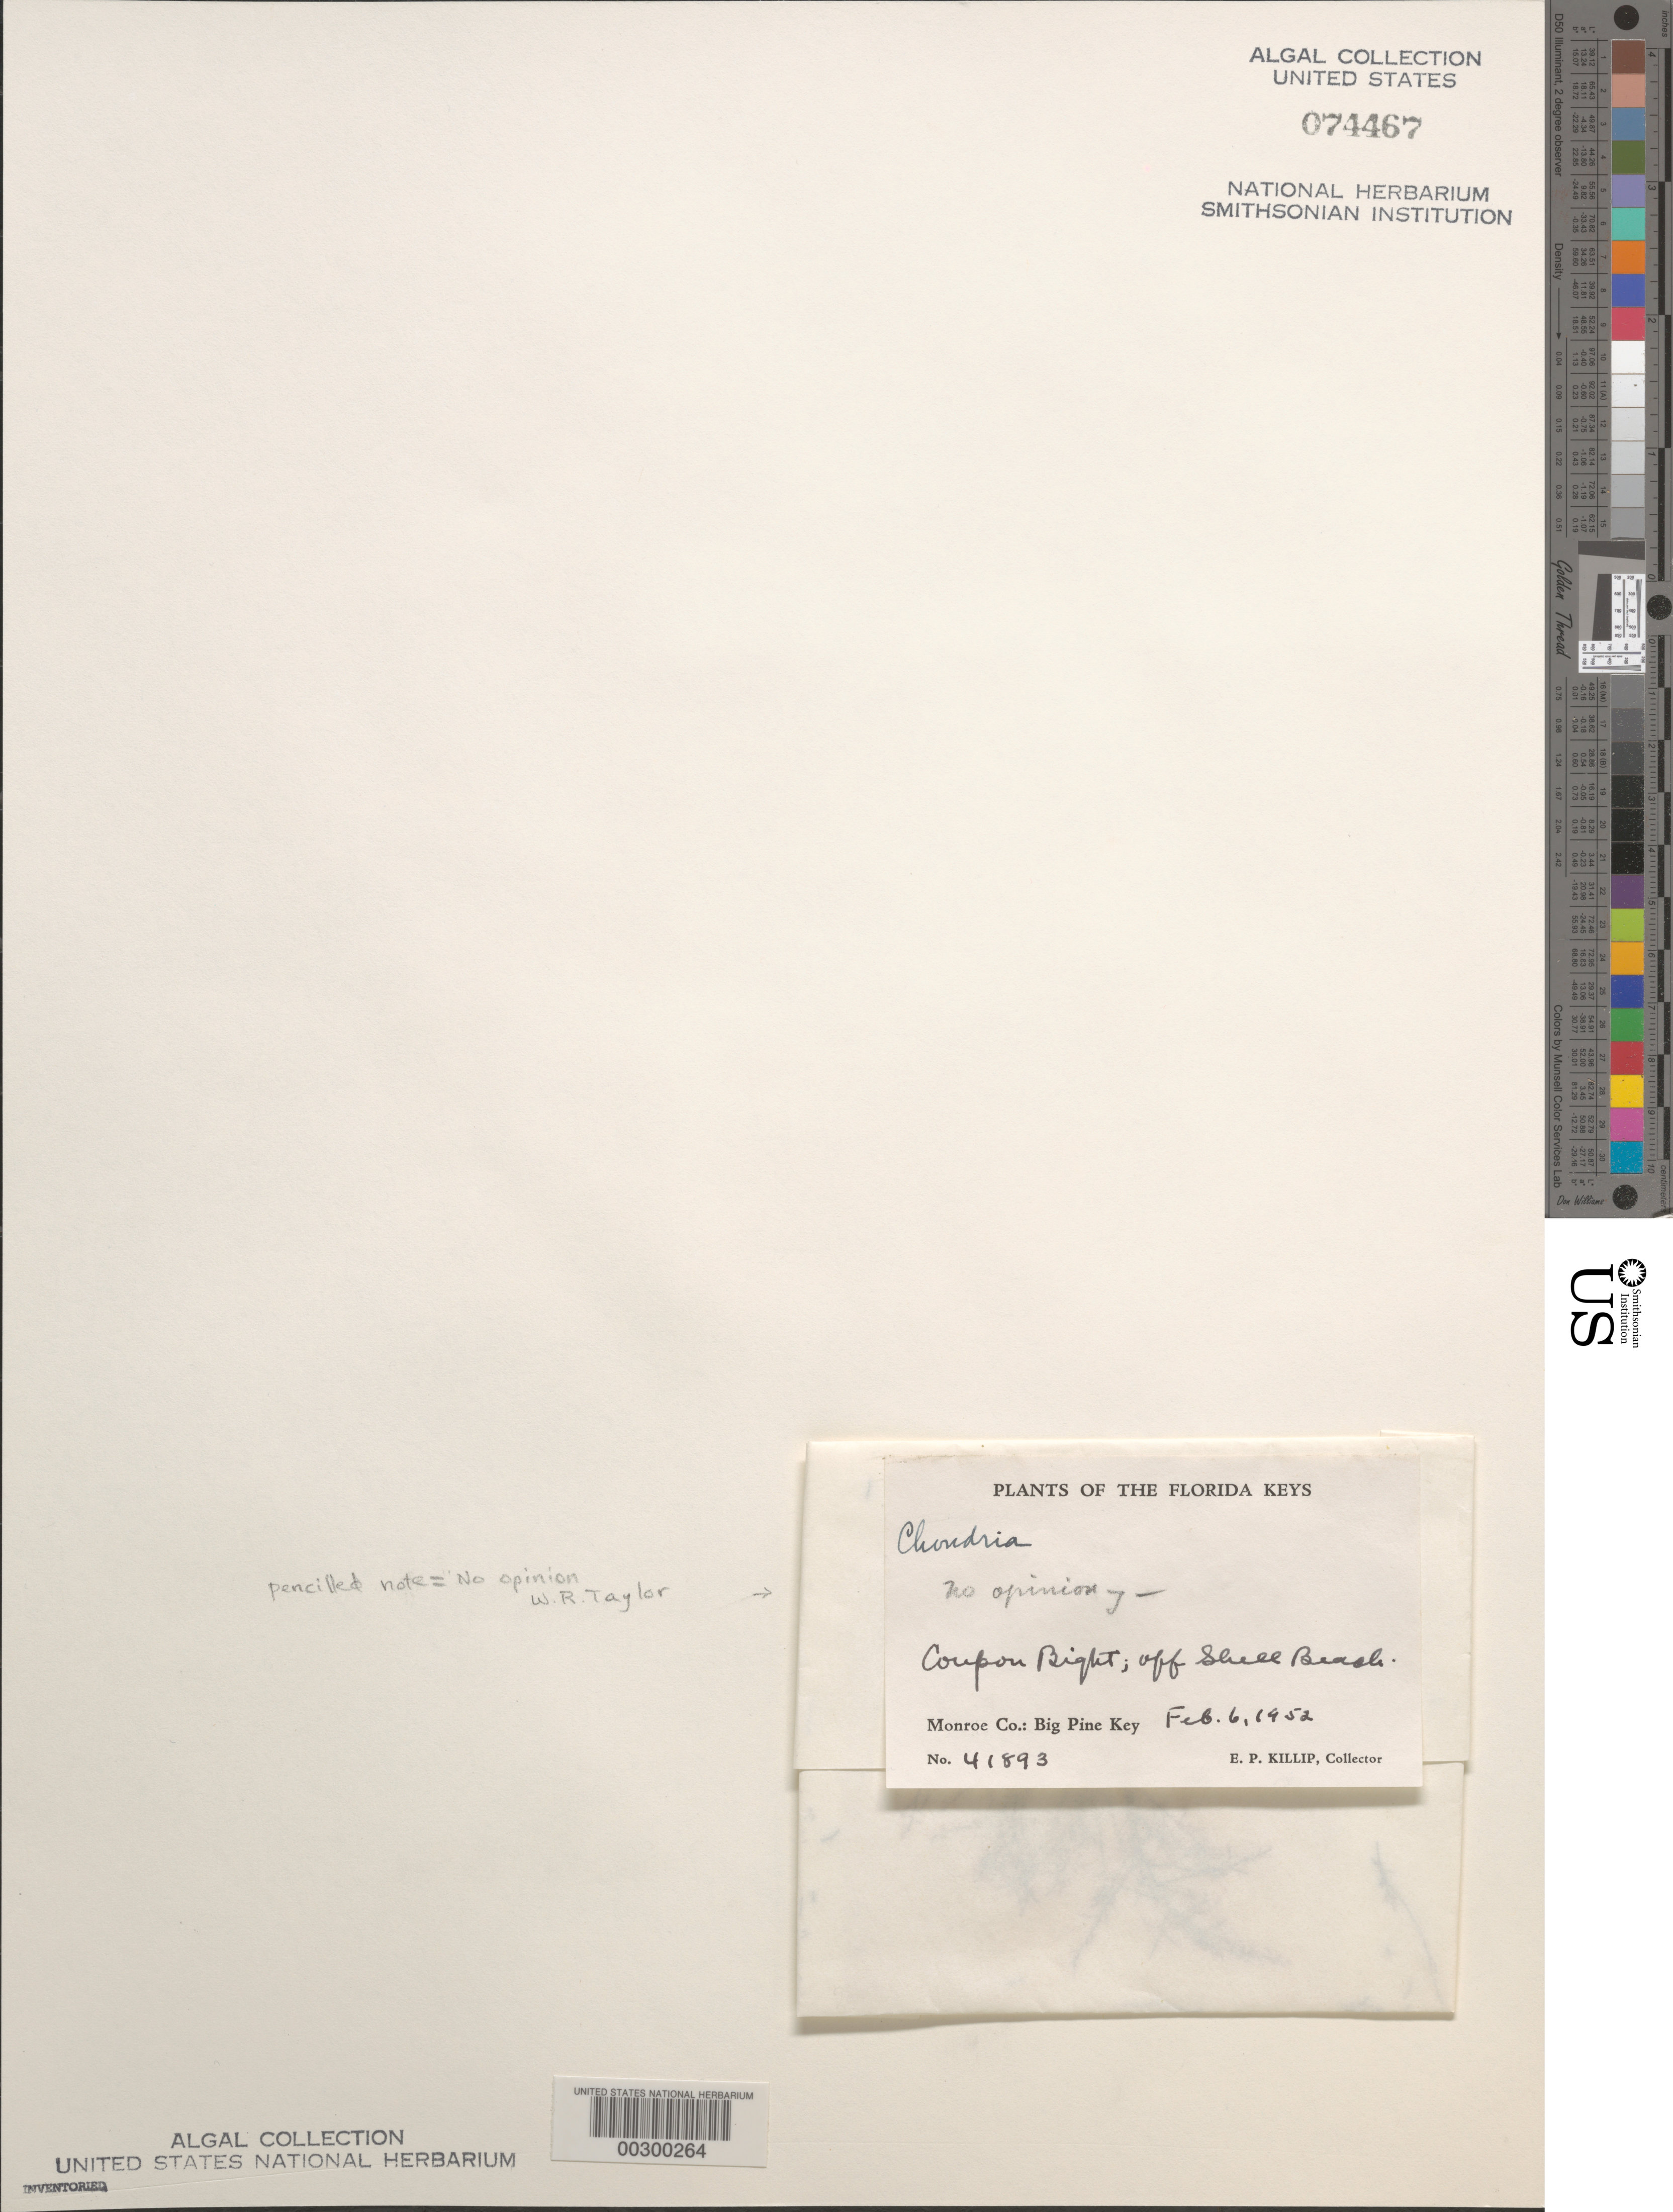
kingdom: Plantae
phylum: Rhodophyta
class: Florideophyceae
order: Ceramiales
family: Rhodomelaceae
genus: Chondria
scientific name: Chondria sp.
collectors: E. P. Killip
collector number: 41893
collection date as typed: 06 Feb 1952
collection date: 1952-02-06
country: United States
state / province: Florida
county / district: Monroe County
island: Big Pine Key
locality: Coupon Bight off Shell Beach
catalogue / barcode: US 74467